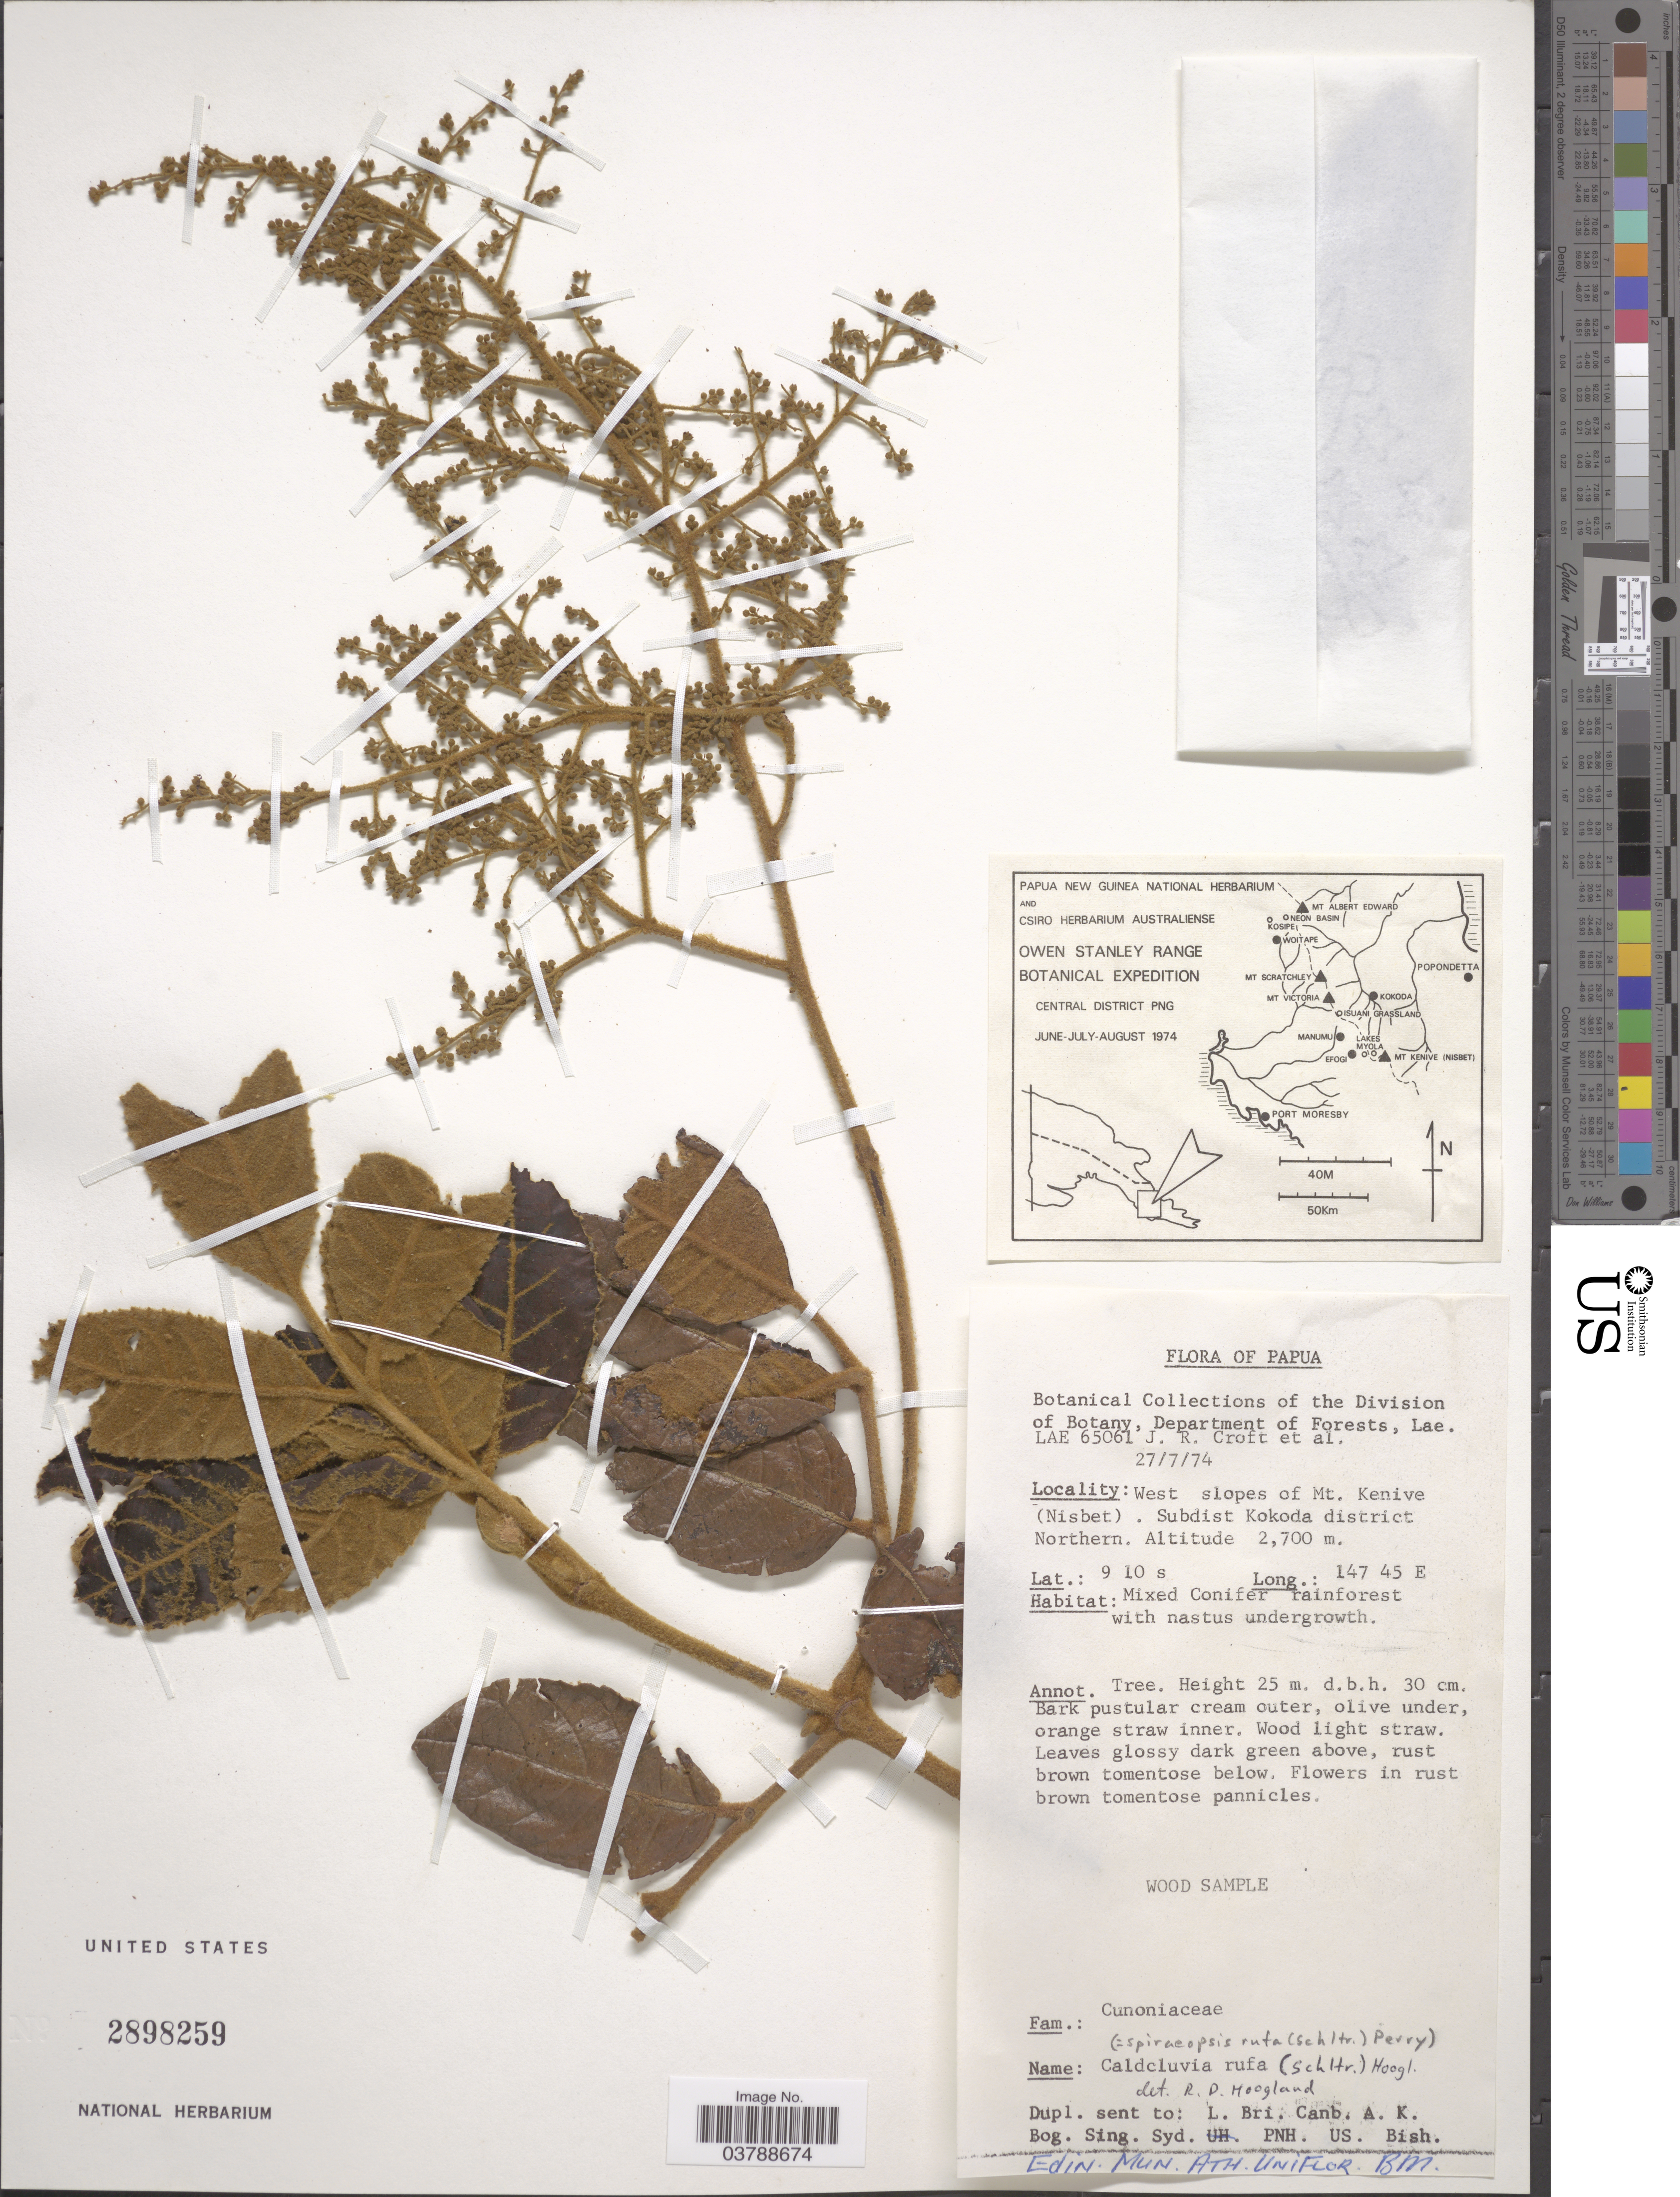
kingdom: Plantae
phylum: Tracheophyta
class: Magnoliopsida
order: Oxalidales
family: Cunoniaceae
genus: Caldcluvia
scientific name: Caldcluvia rufa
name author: (Schltr.) Hoogland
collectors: J. R. Croft & et al.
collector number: LAE65061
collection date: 1974-07-27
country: Papua New Guinea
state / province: Northern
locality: Papua. West slopes of Mt. Kenive (Nisbet), Subdist Kokoda district Northern. Owen Stanley Range?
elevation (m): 2700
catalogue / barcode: US 2898259